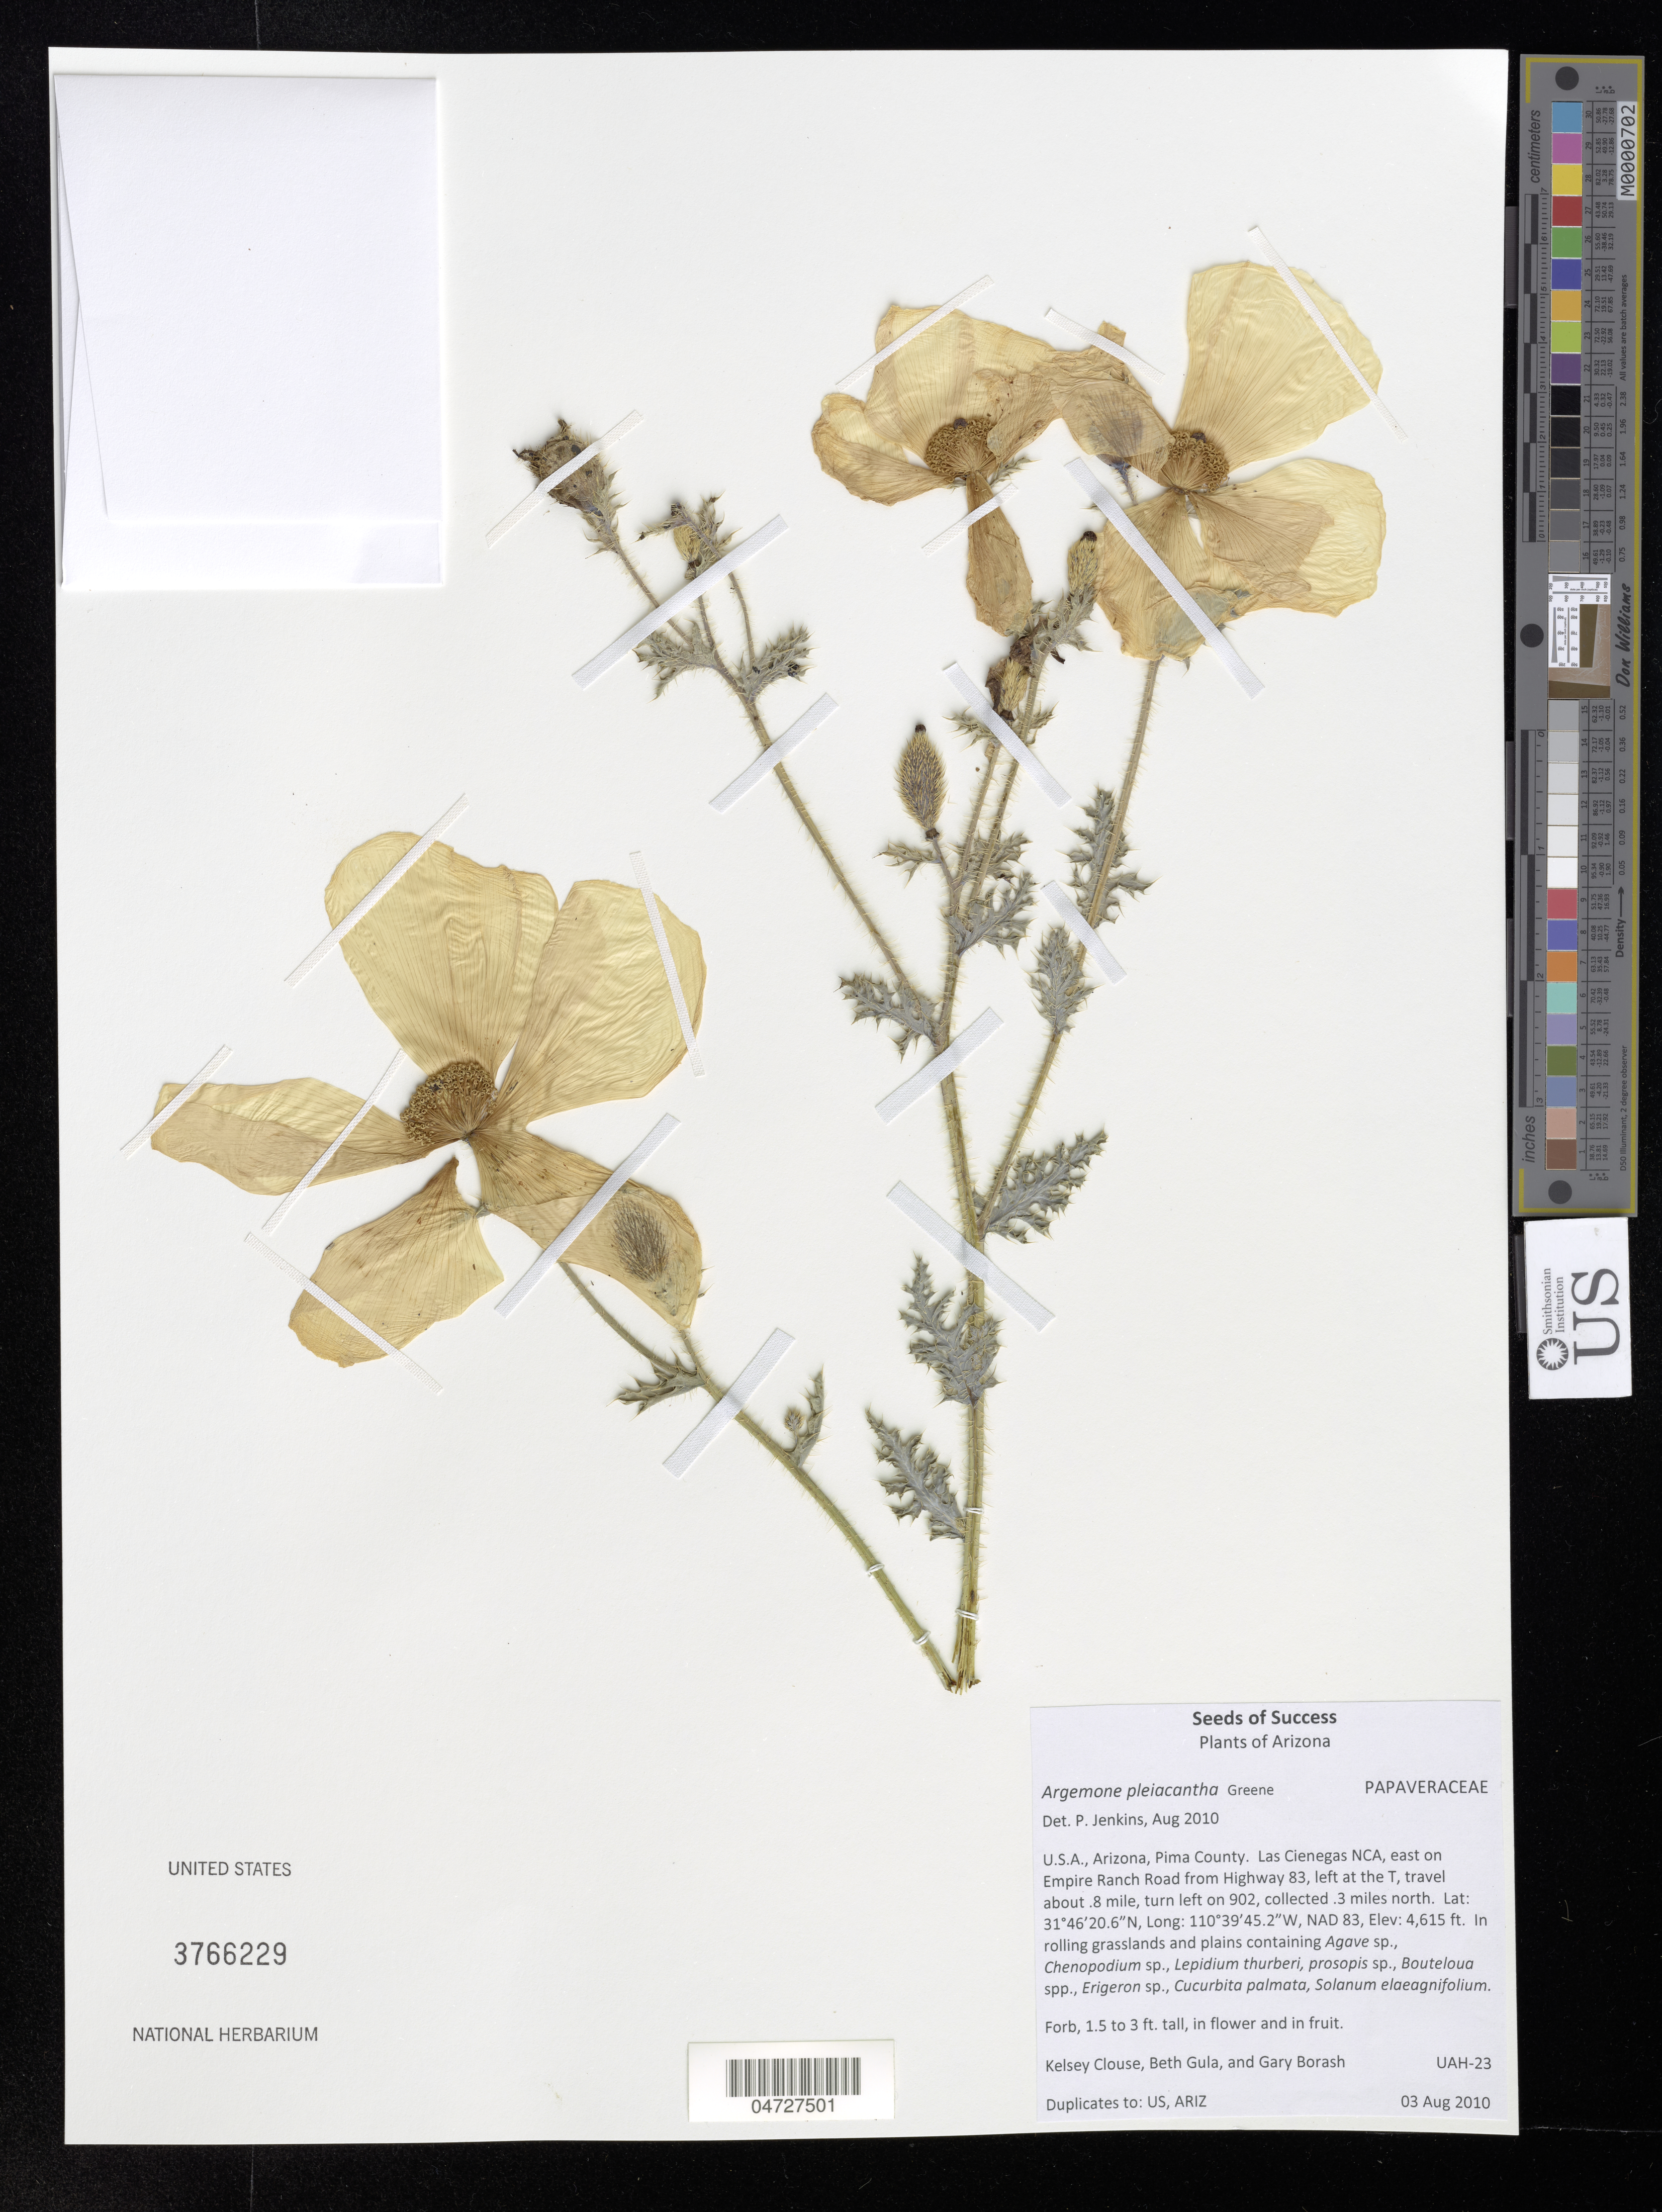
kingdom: Plantae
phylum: Tracheophyta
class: Magnoliopsida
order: Ranunculales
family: Papaveraceae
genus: Argemone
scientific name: Argemone pleiacantha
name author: Greene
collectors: K. Clouse, B. Gula & G. Borash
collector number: UAH-23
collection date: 2010-08-03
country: United States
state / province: Arizona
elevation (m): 1407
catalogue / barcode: US 3766229